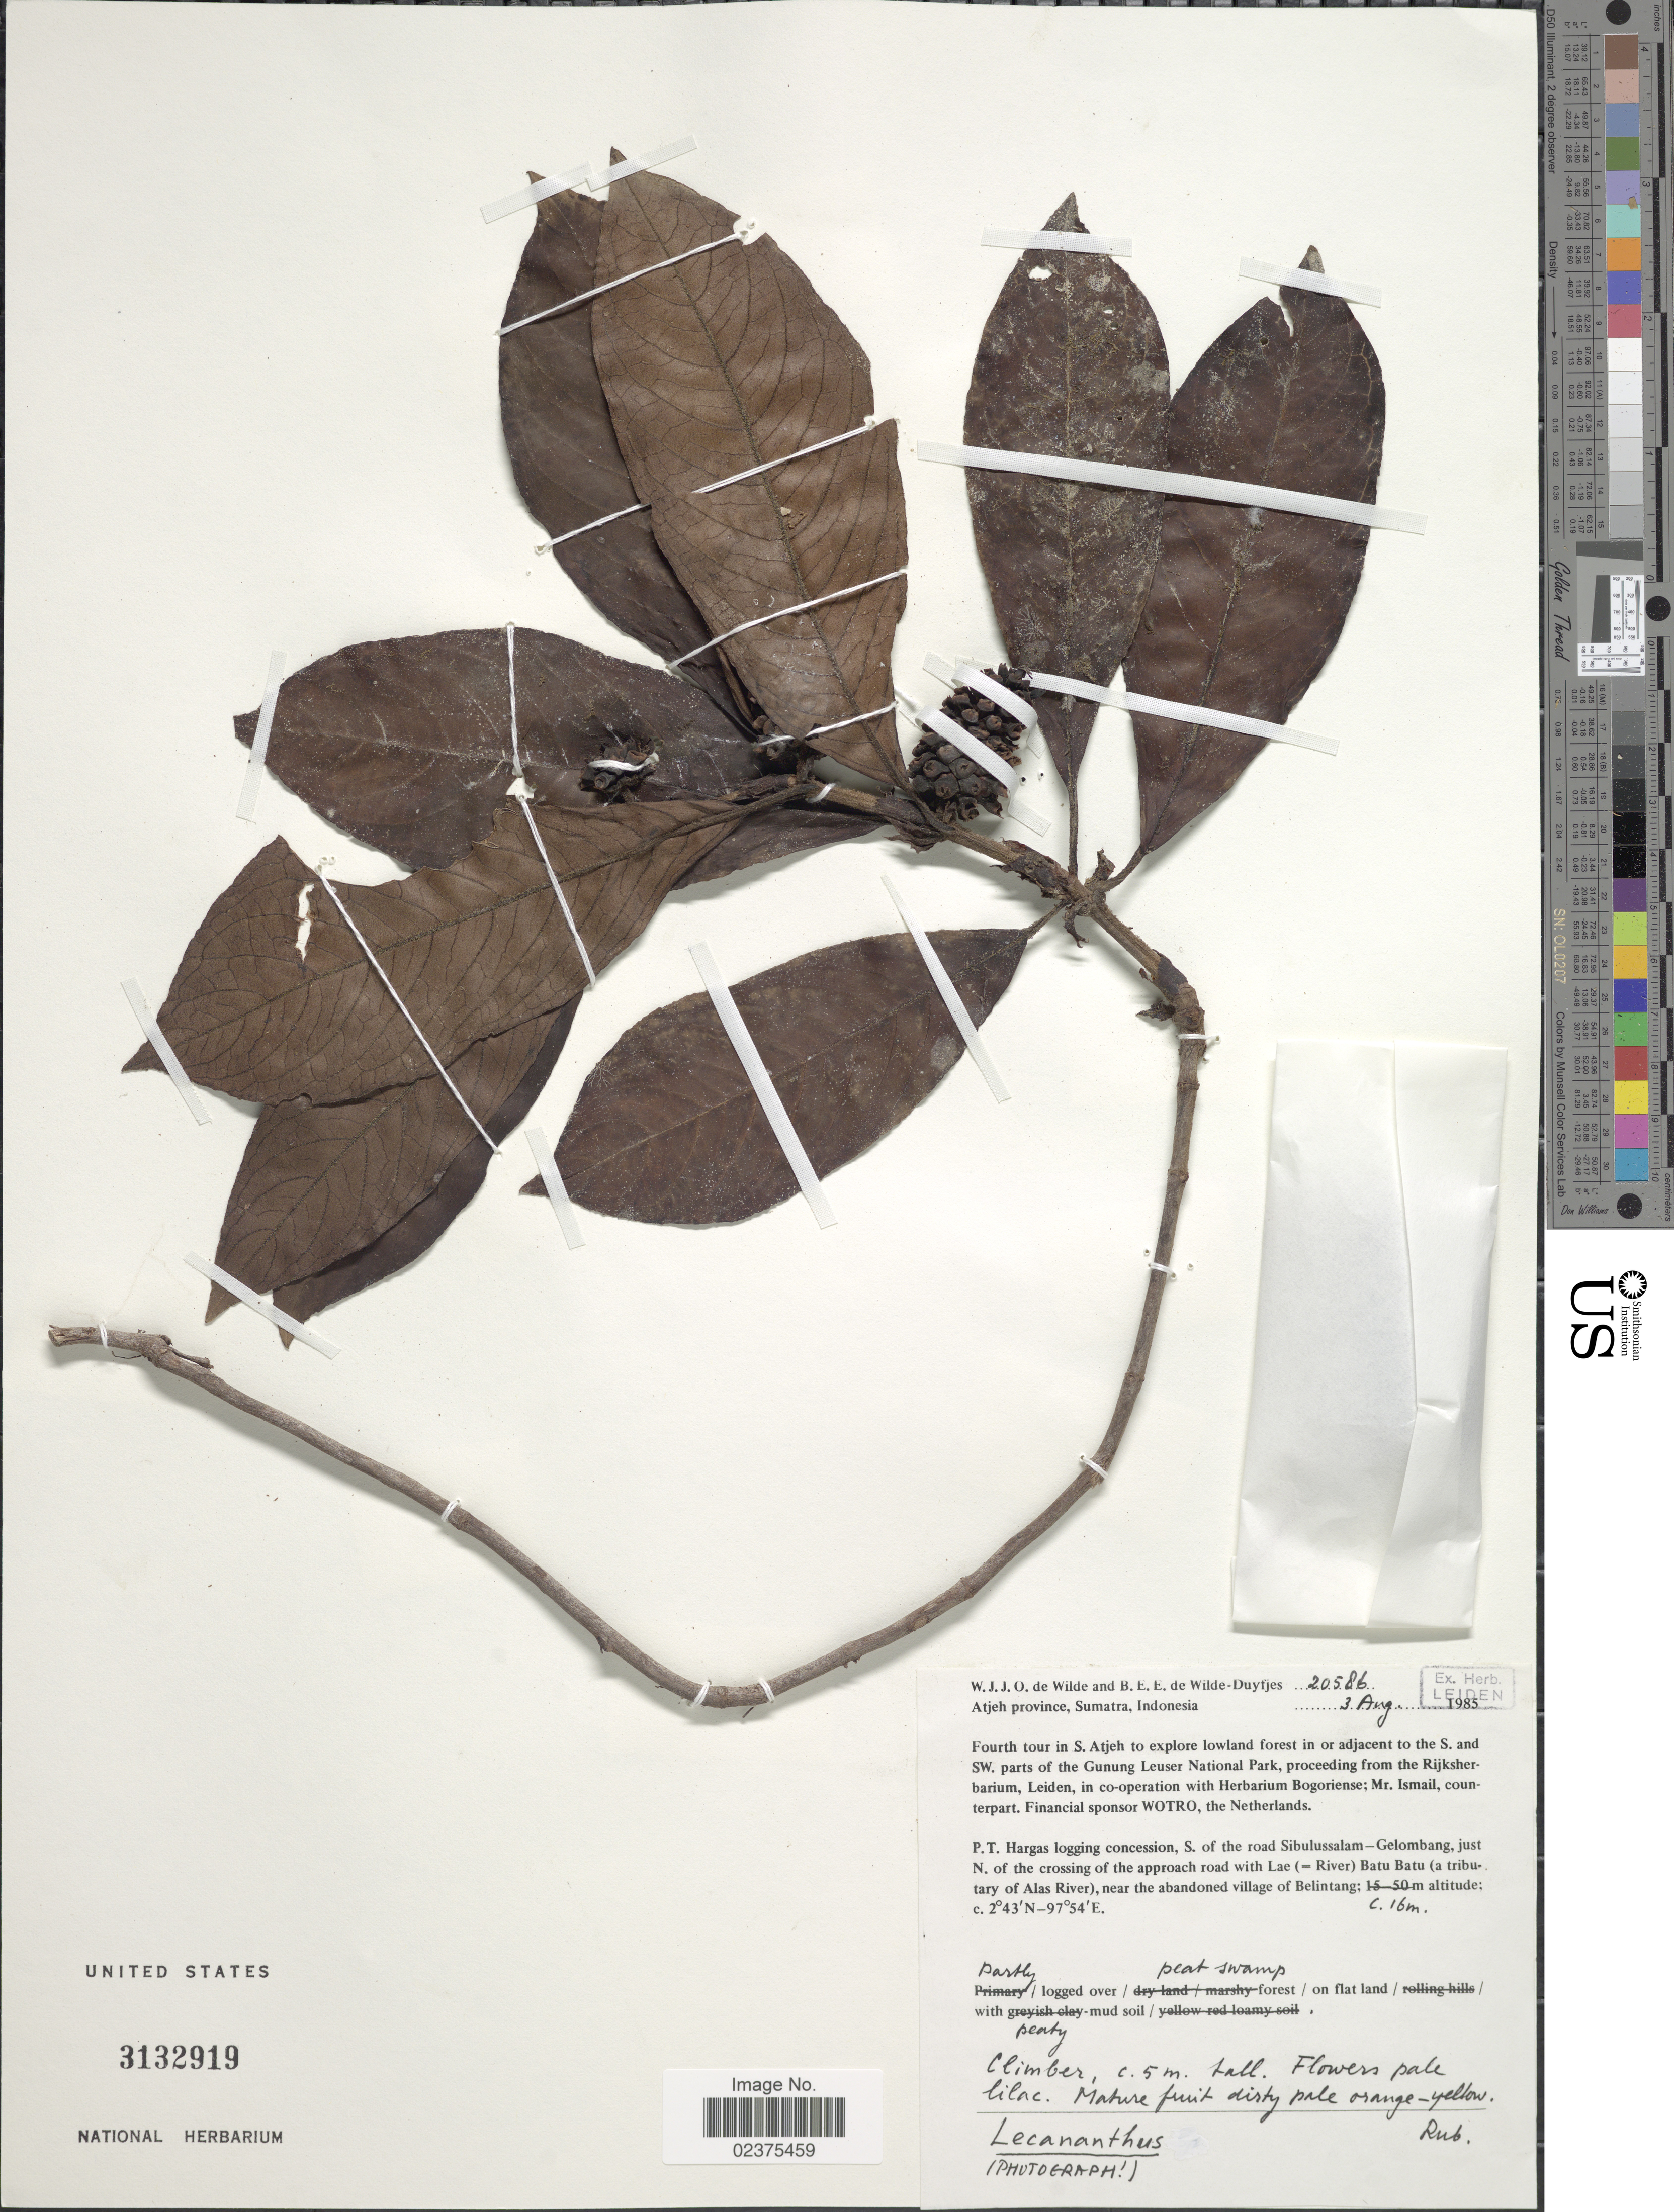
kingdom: Plantae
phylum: Tracheophyta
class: Magnoliopsida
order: Gentianales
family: Rubiaceae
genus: Lecananthus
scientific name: Lecananthus sp.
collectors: W. J. de Wilde & B. E. de Wilde-Duyfjes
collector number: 20586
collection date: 1985-08-03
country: Indonesia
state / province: Sumatra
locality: Atjeh Province, Sumatra, Fourth tour in S. Atjeh to explore lowland forest in or adjacent to the S. and SW parts of the Gunung Leuser National Park, P.T Hargas logging concession, S. of the road Sibulussalam-Gelombang, just N of the crossing of the approach road with Lae (River) Batu Batu (A tributary of Alas River, near the abandoned village of Belintang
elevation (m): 16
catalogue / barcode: US 3132919